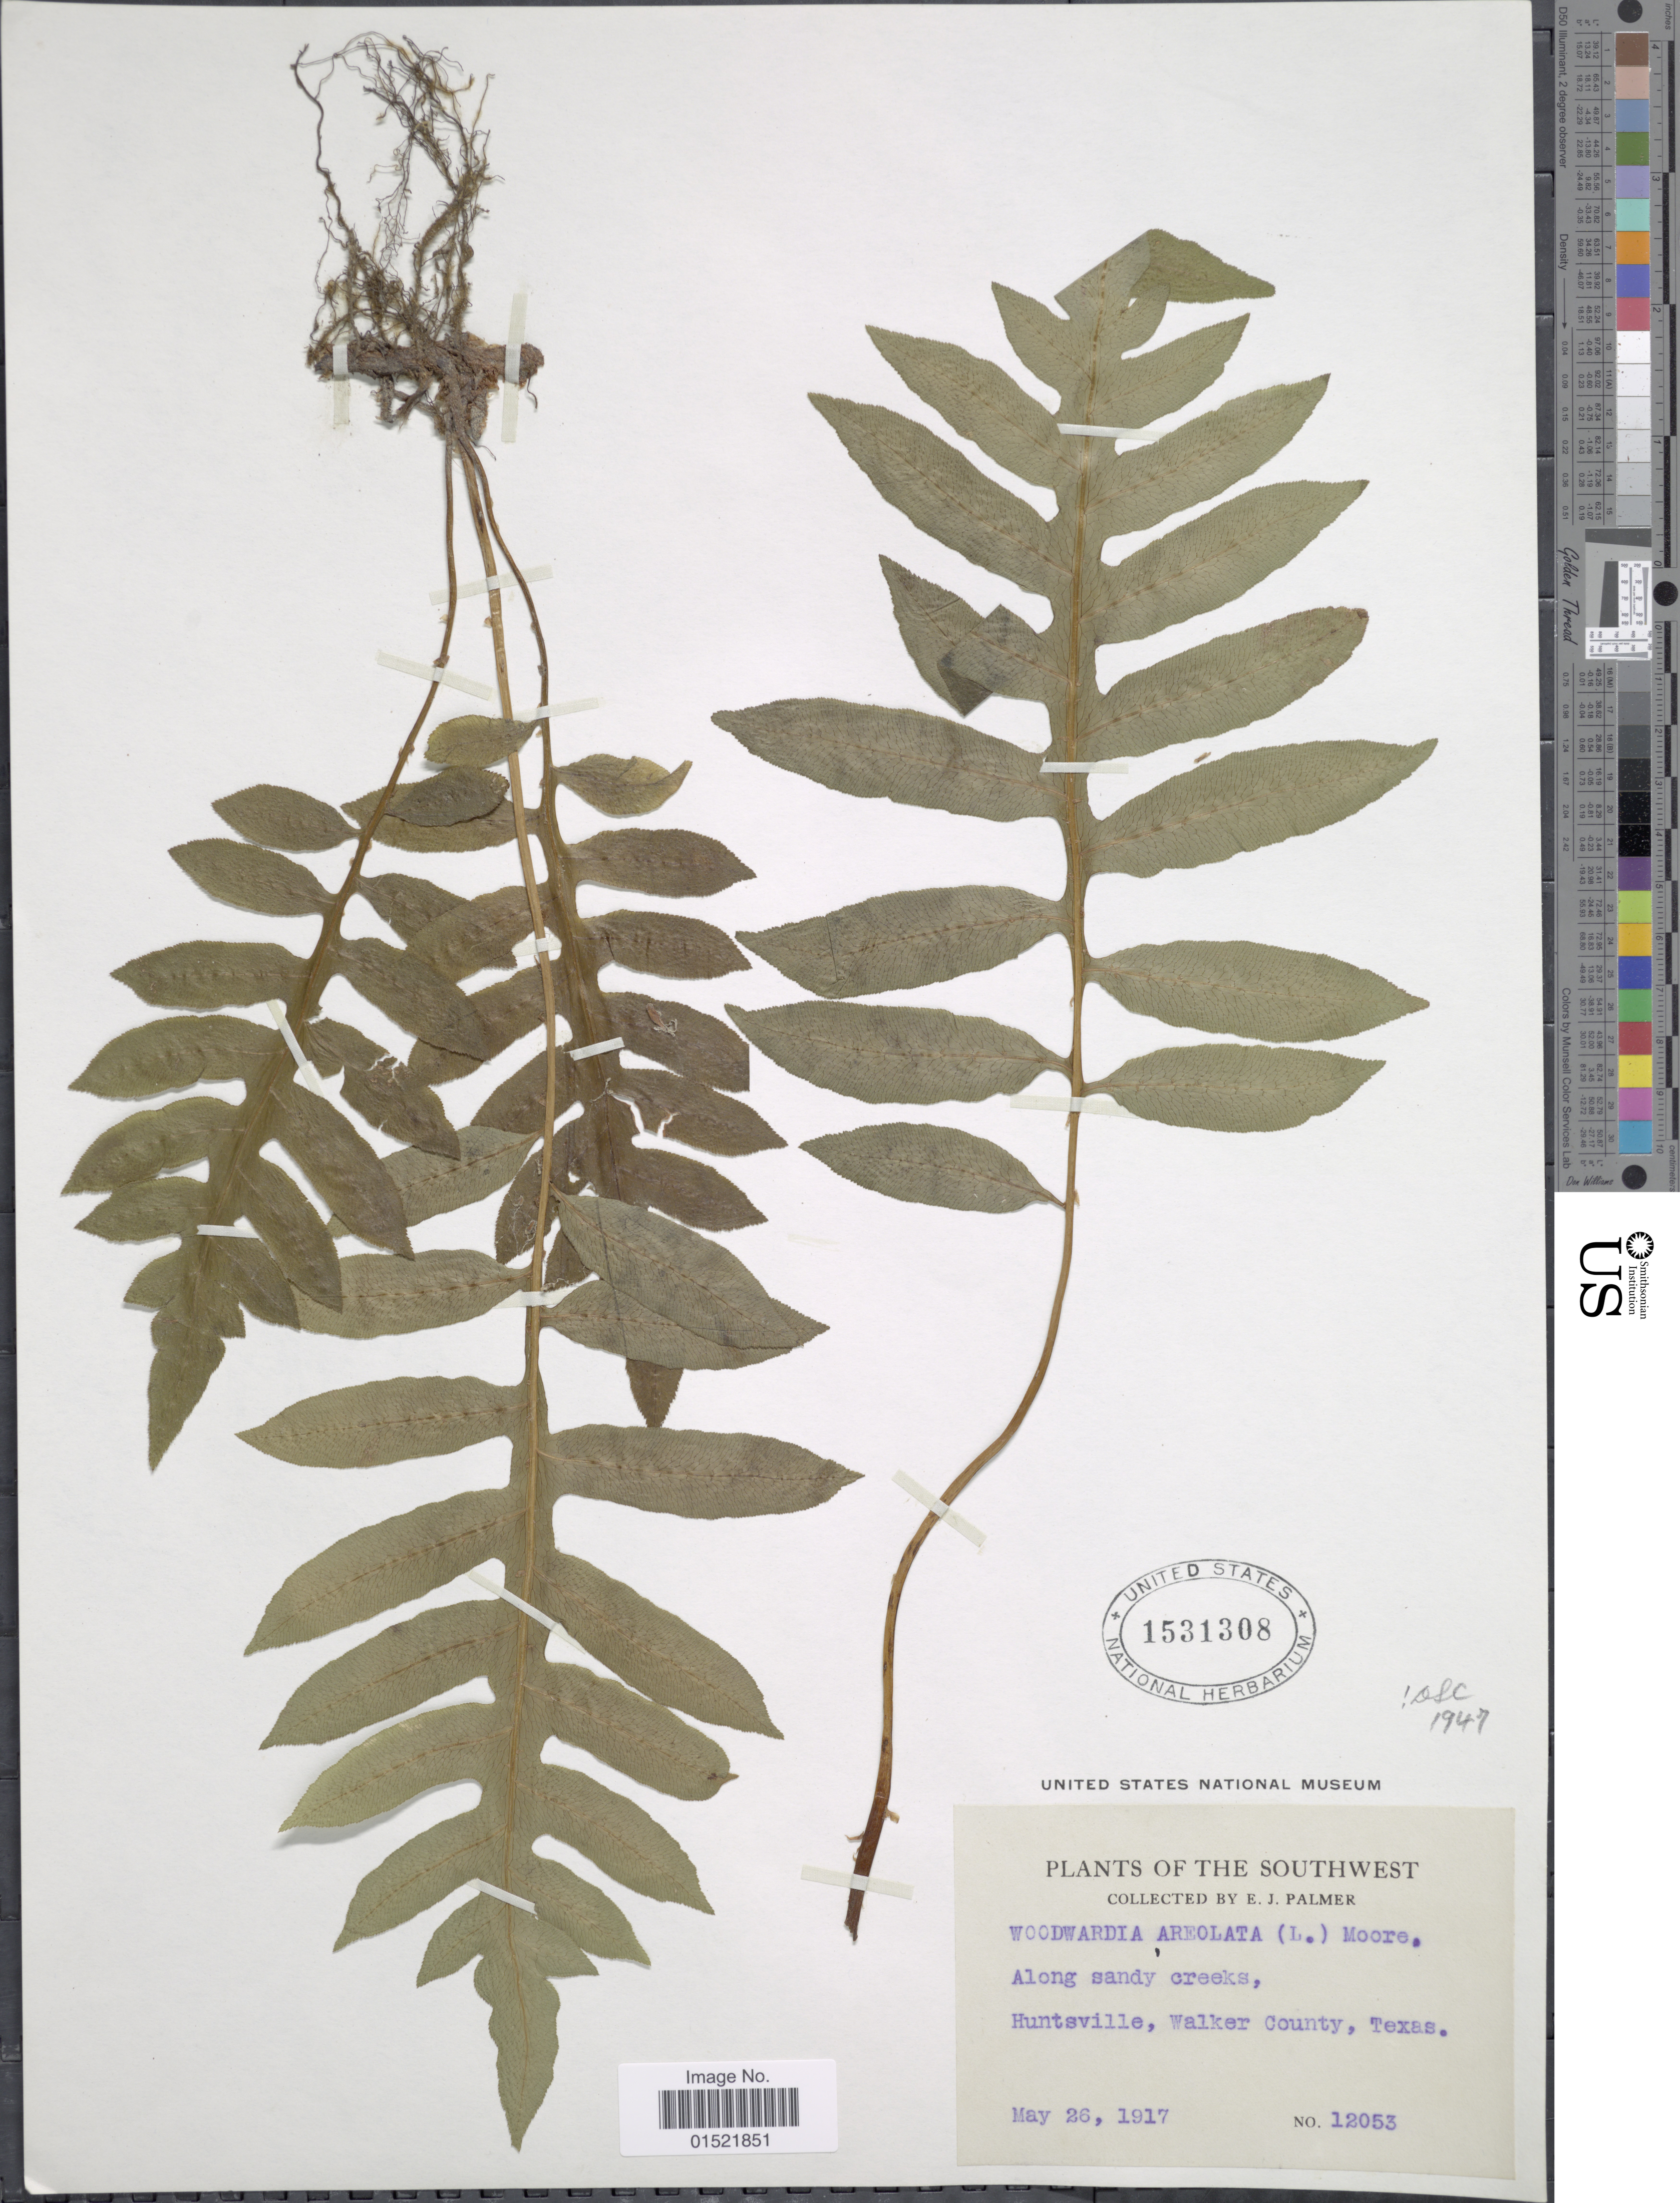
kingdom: Plantae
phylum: Tracheophyta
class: Polypodiopsida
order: Polypodiales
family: Blechnaceae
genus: Woodwardia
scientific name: Woodwardia areolata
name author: (L.) T. Moore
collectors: E. J. Palmer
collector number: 12053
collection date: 1917-05-26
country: United States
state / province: Texas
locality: Southwest, along sandy creeks, Huntsville, Walker County, Texas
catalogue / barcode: US 1531308